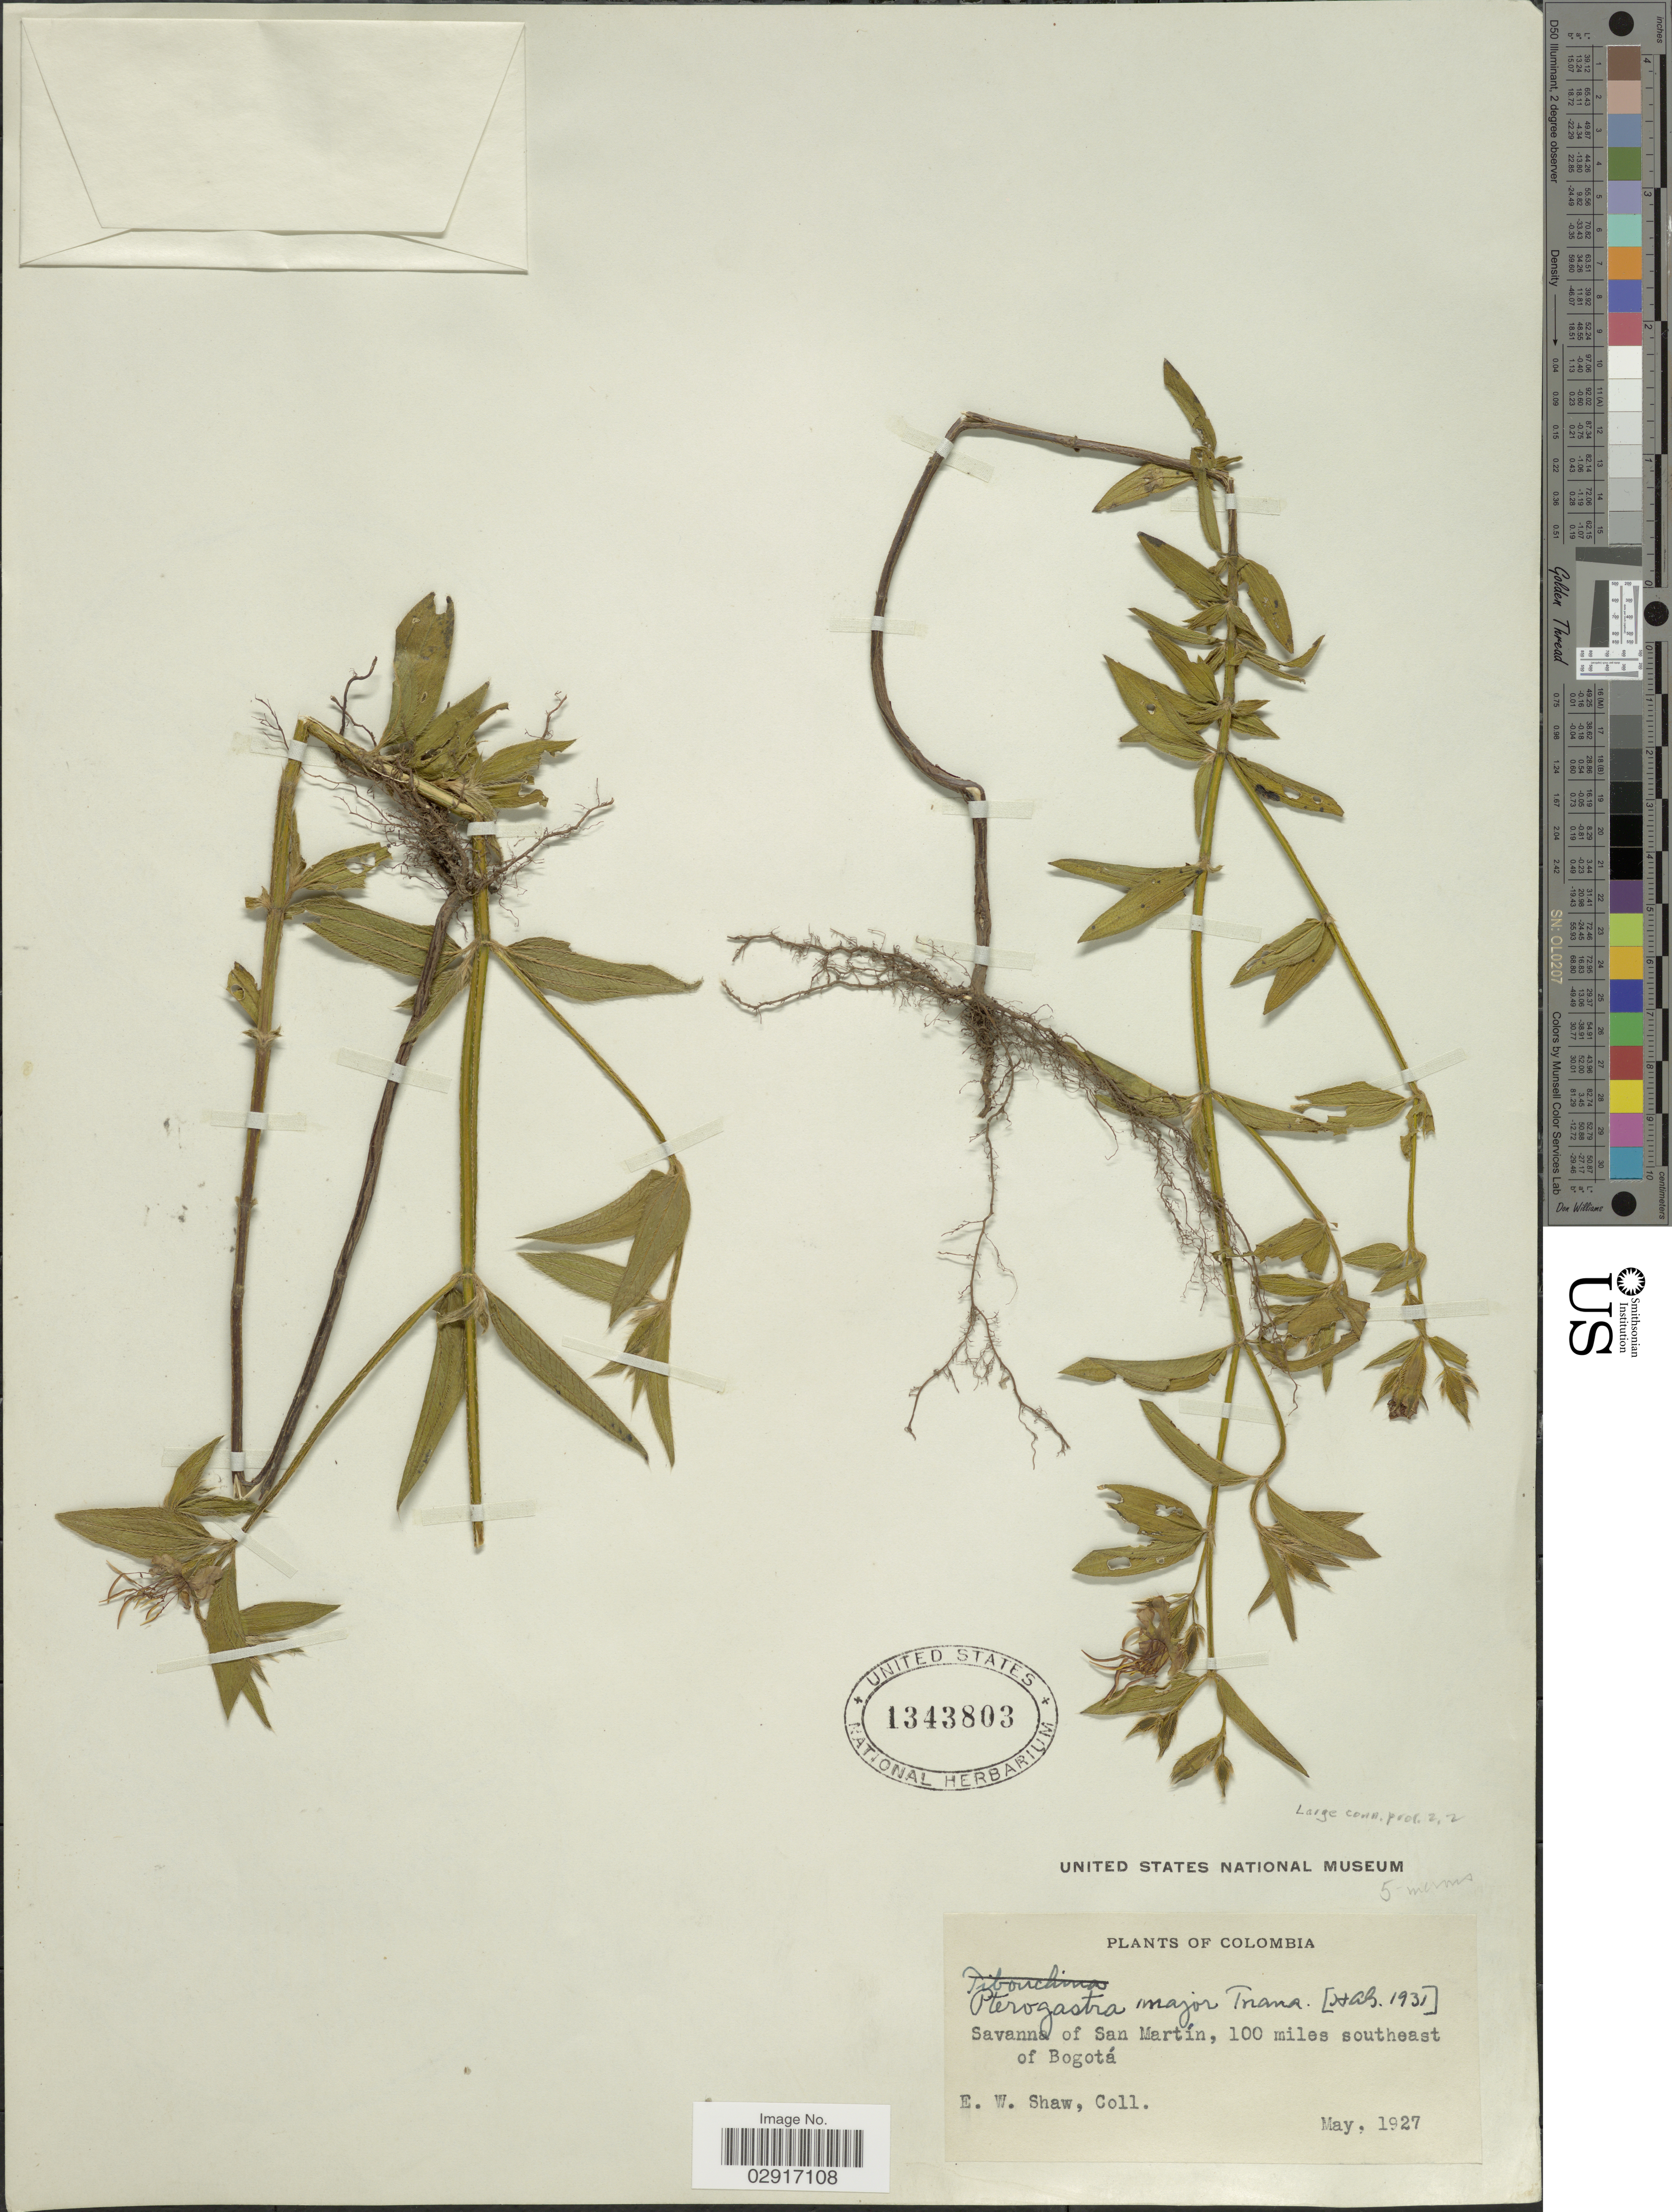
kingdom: Plantae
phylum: Tracheophyta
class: Magnoliopsida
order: Myrtales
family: Melastomataceae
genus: Pterogastra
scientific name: Pterogastra divaricata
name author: (Bonpl.) Naudin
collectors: E. W. Shaw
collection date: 1927-05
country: Colombia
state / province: Bogota D.C.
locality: Savanna of San Martín, 100 miles southeast of Bogotá.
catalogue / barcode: US 1343803